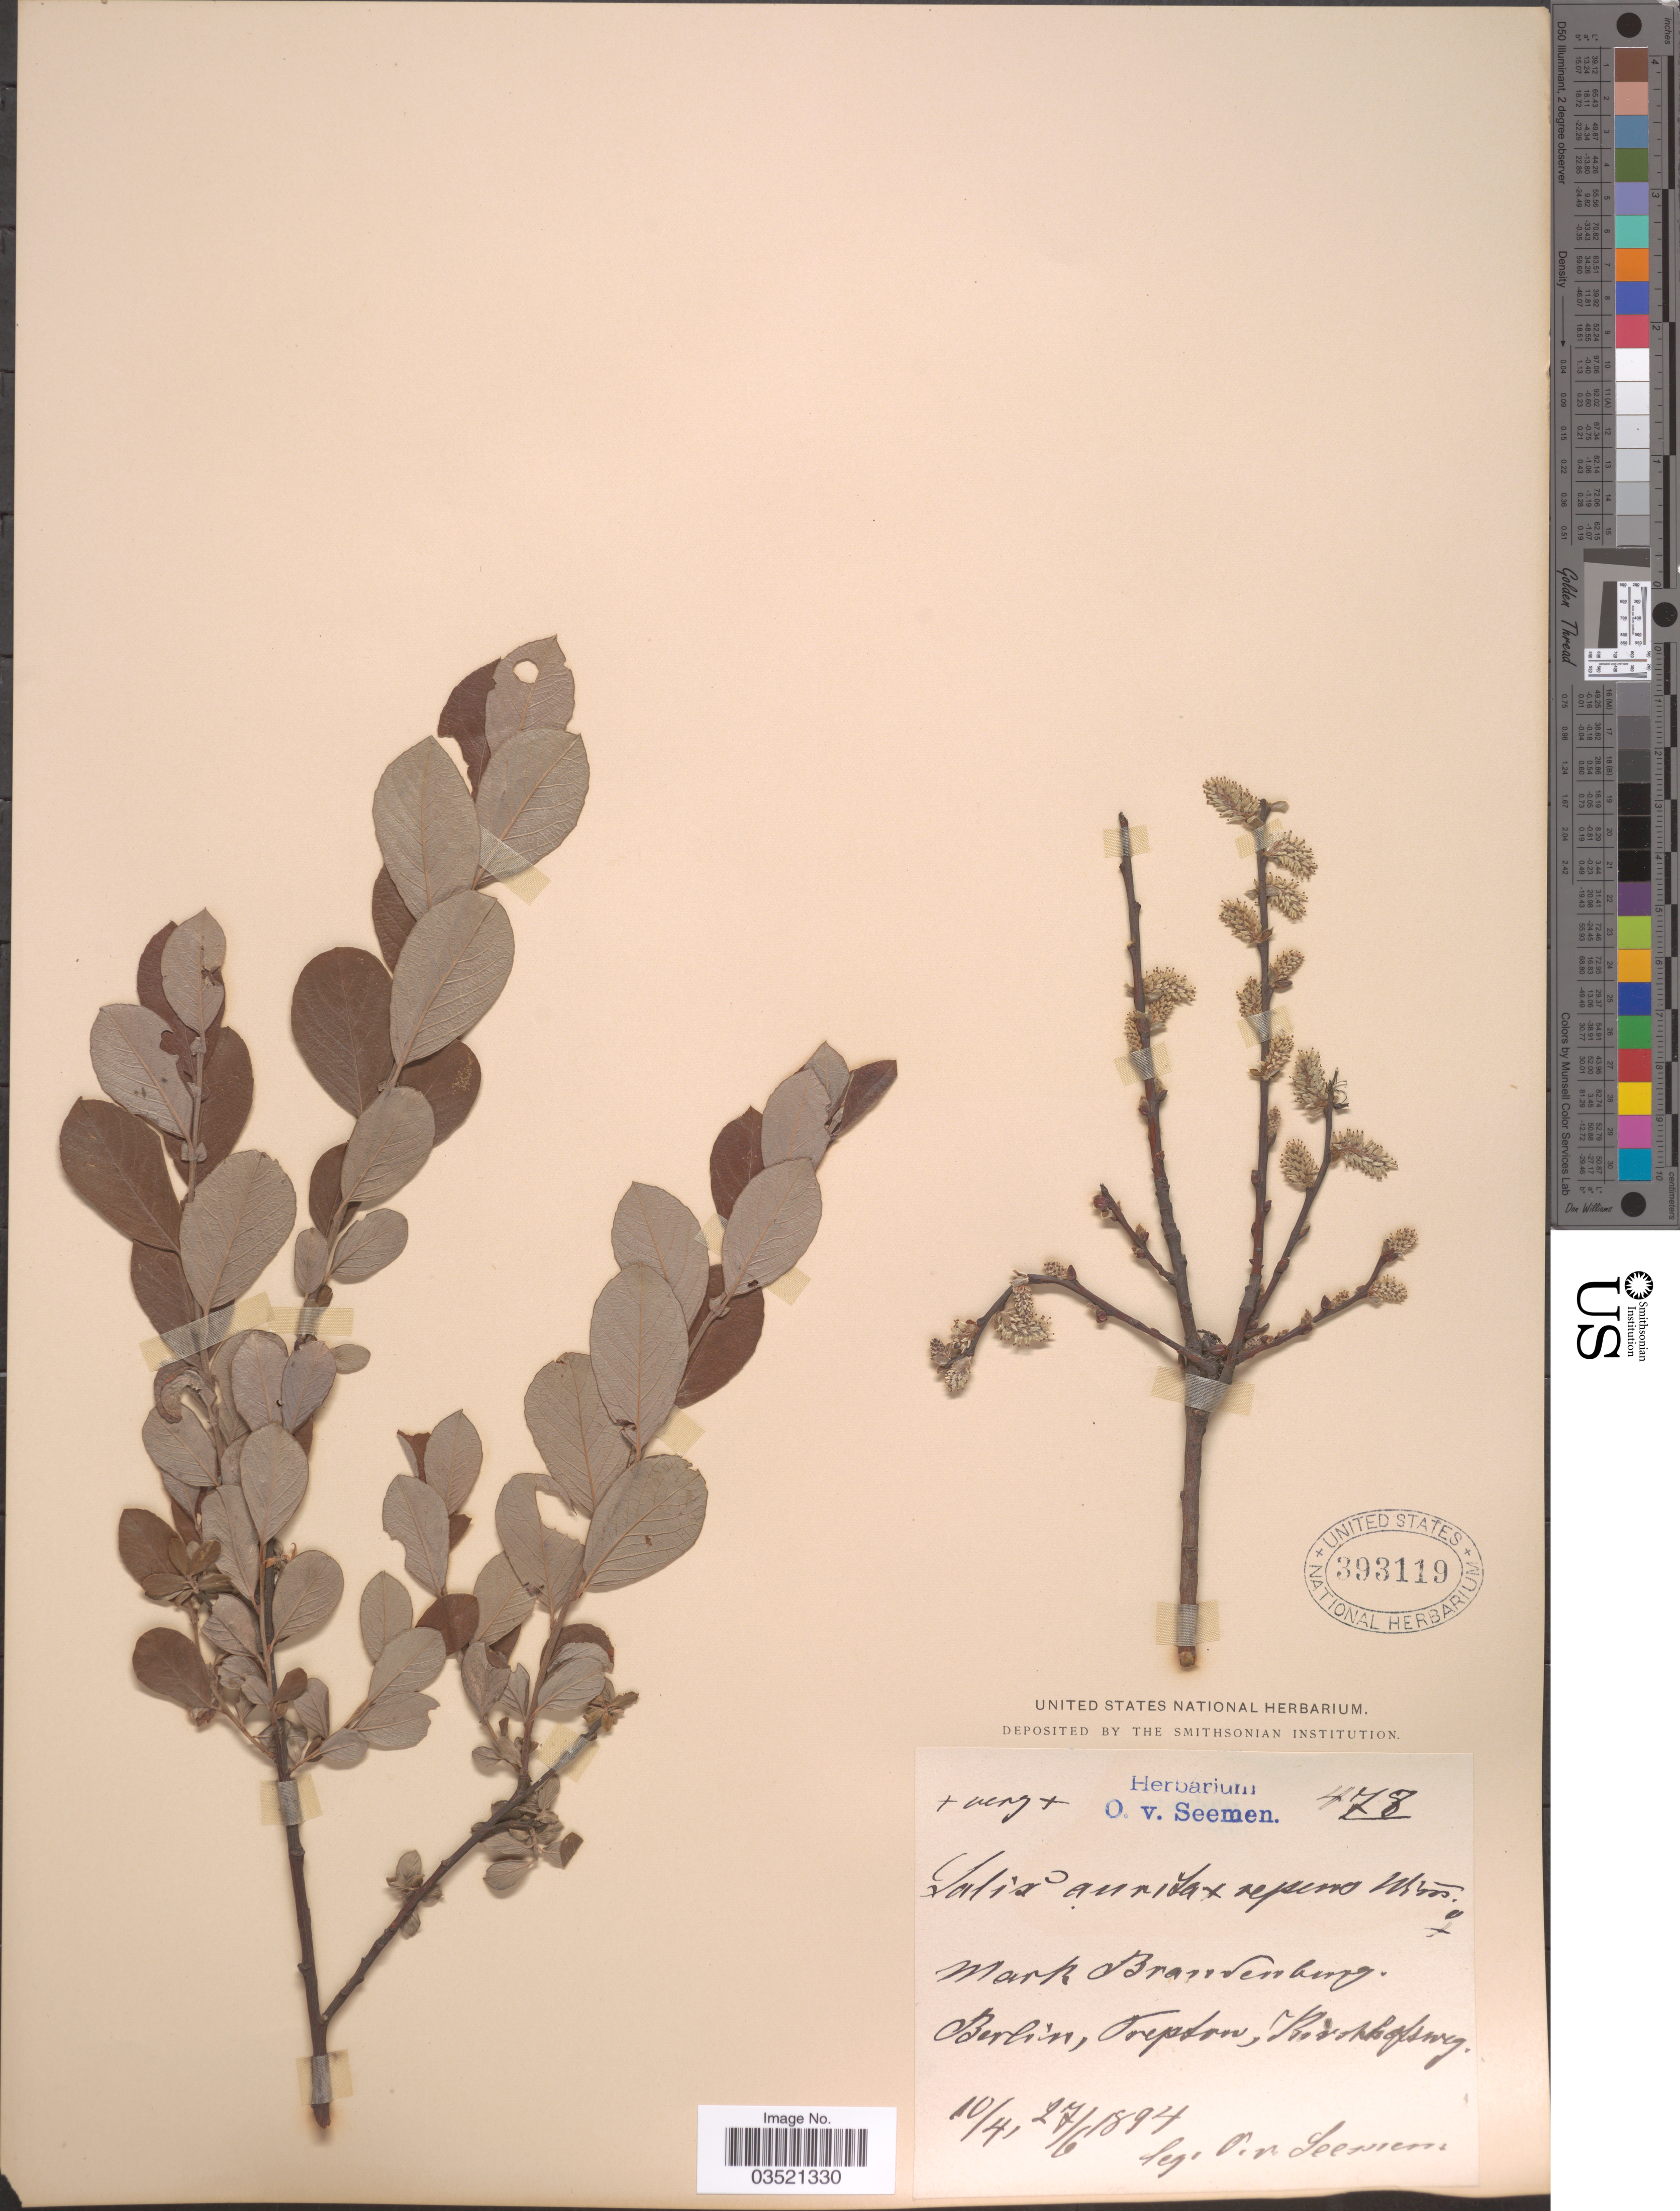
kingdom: Plantae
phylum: Tracheophyta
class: Magnoliopsida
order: Malpighiales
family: Salicaceae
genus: Salix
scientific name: Salix aurita x S. repens L.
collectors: K. O. von Seemen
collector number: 478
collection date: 1894-04-10/1894-06-27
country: Germany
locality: Mark Brandenburg, Berlin, Treptow, Kirchhofsweg.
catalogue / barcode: US 393119